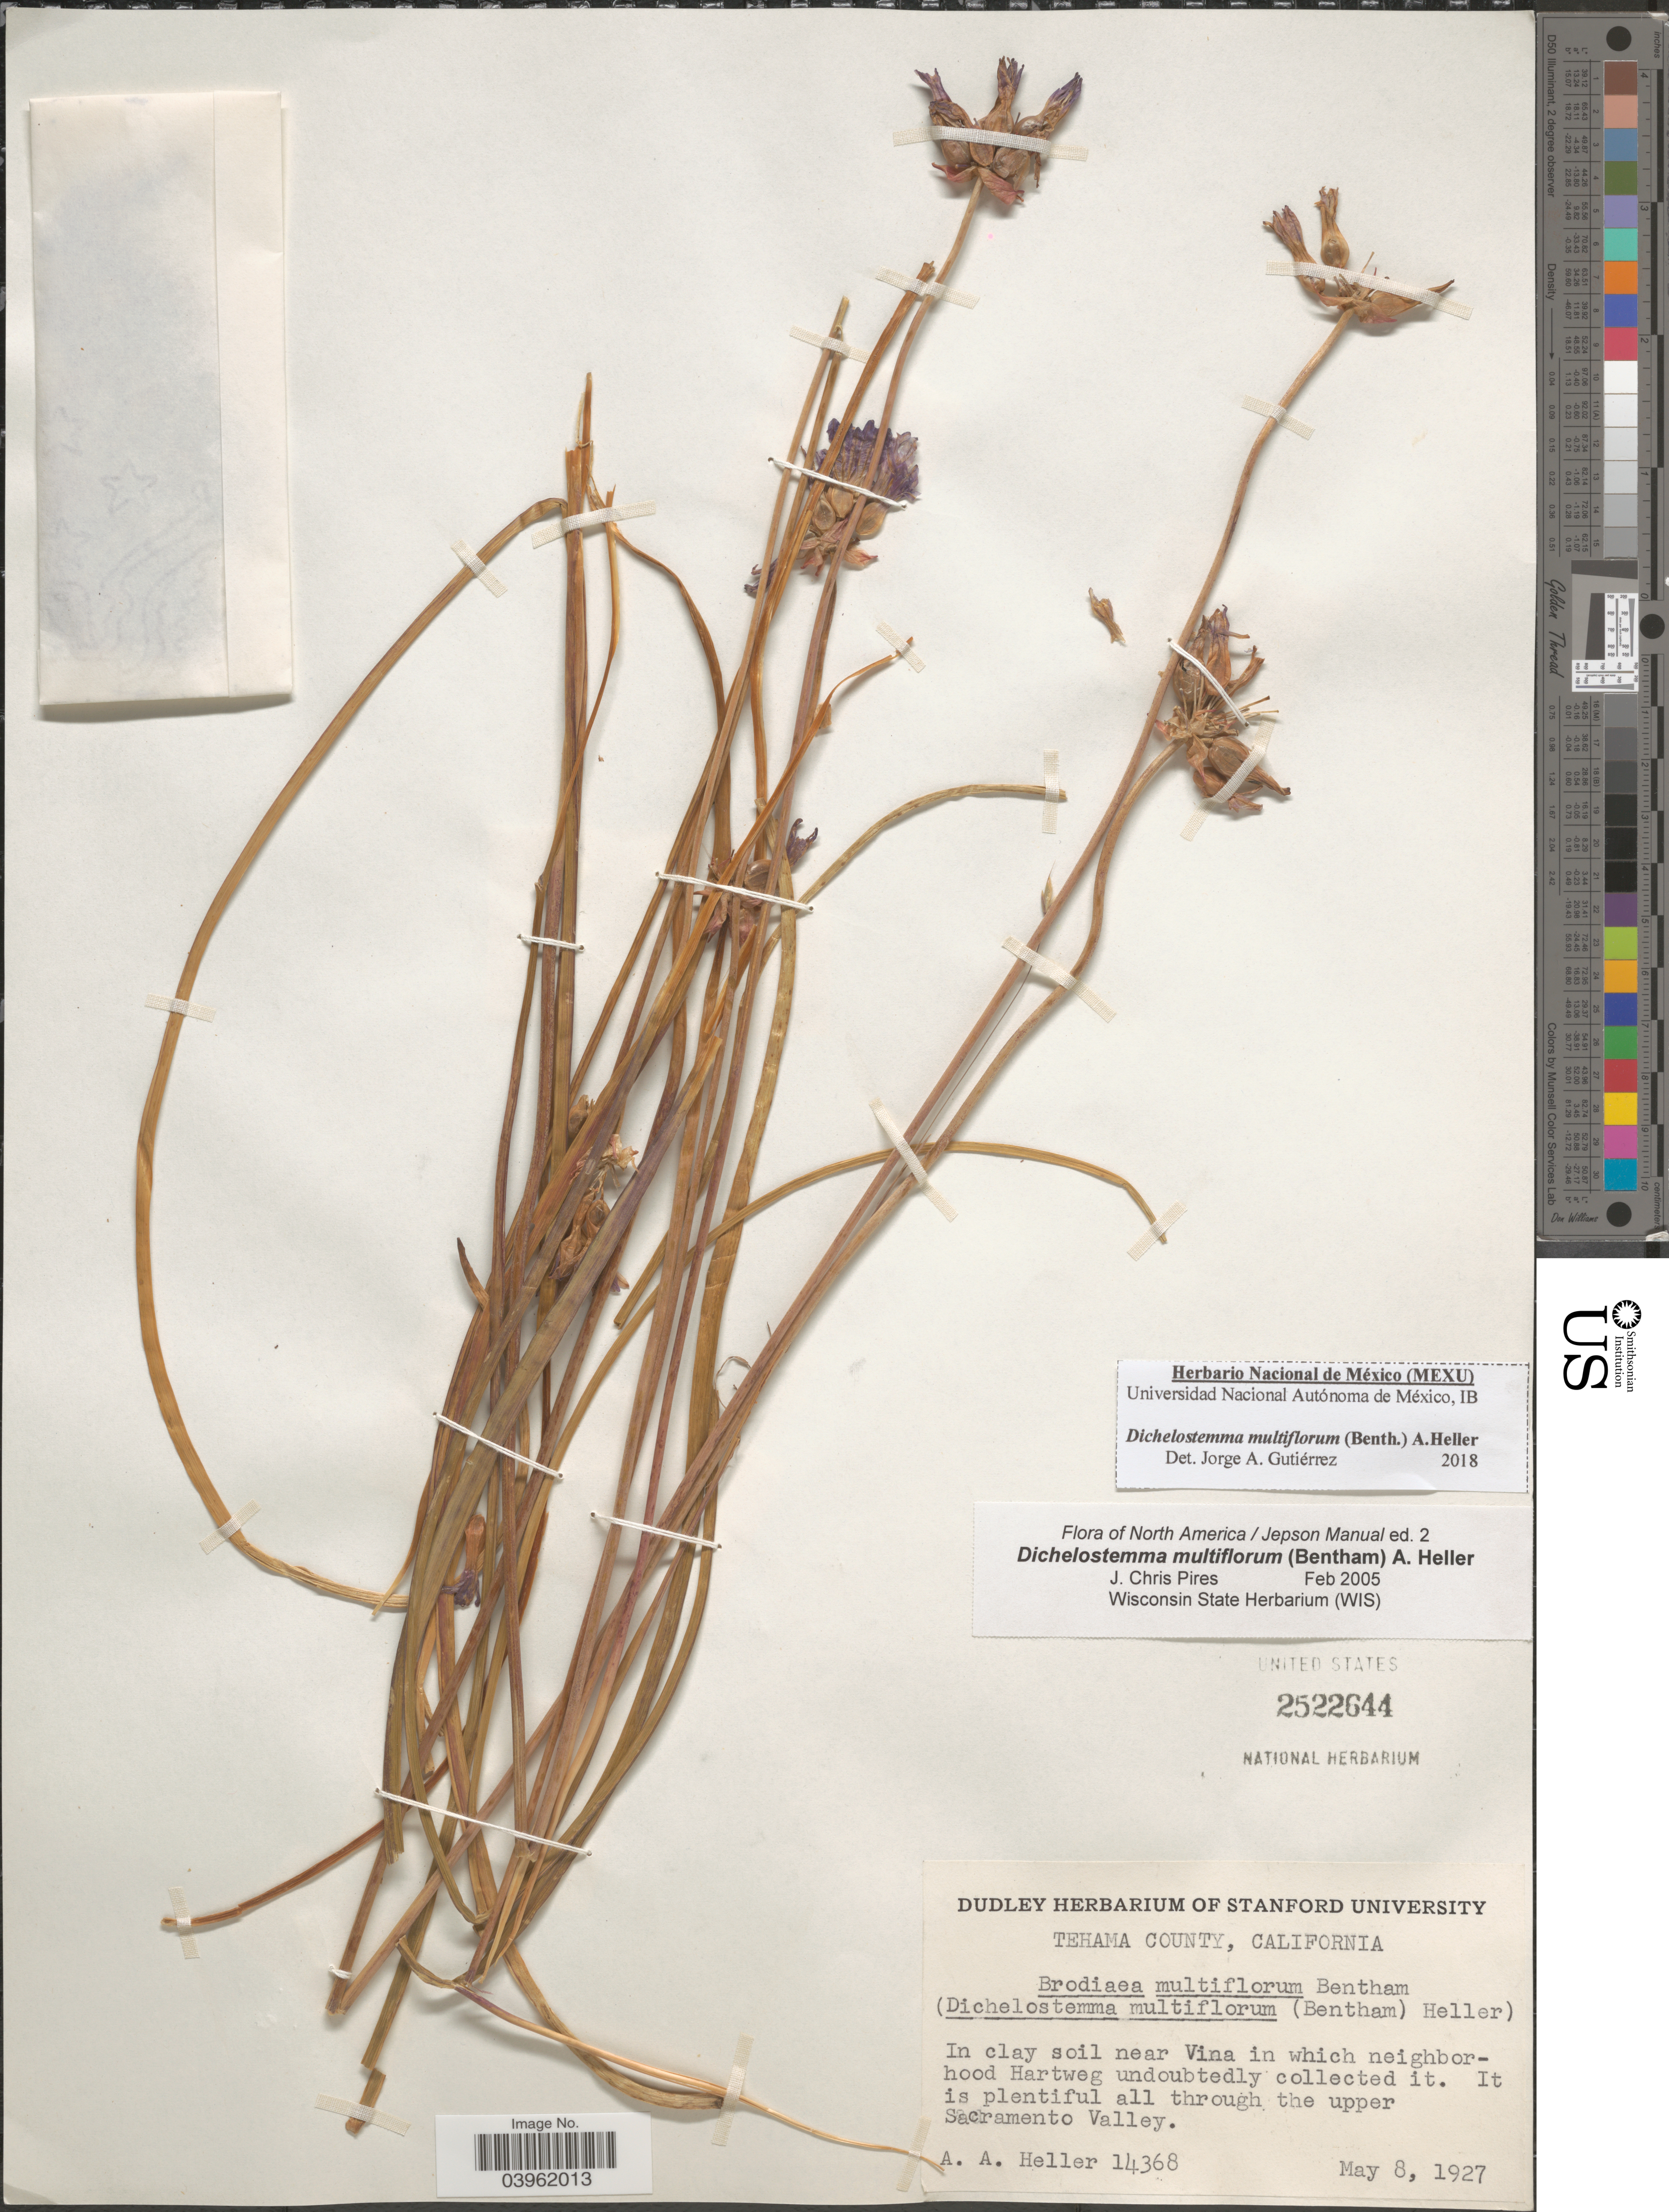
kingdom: Plantae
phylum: Tracheophyta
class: Liliopsida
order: Asparagales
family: Asparagaceae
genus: Dichelostemma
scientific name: Dichelostemma multiflorum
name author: (Benth.) A. Heller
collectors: A. A. Heller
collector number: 14368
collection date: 1827-05-08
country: United States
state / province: California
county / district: Tehama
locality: Tehama County. Near Vina in which neighborhood Hartweg. It is plentiful all through the upper Sacramento Valley.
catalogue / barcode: US 2522644